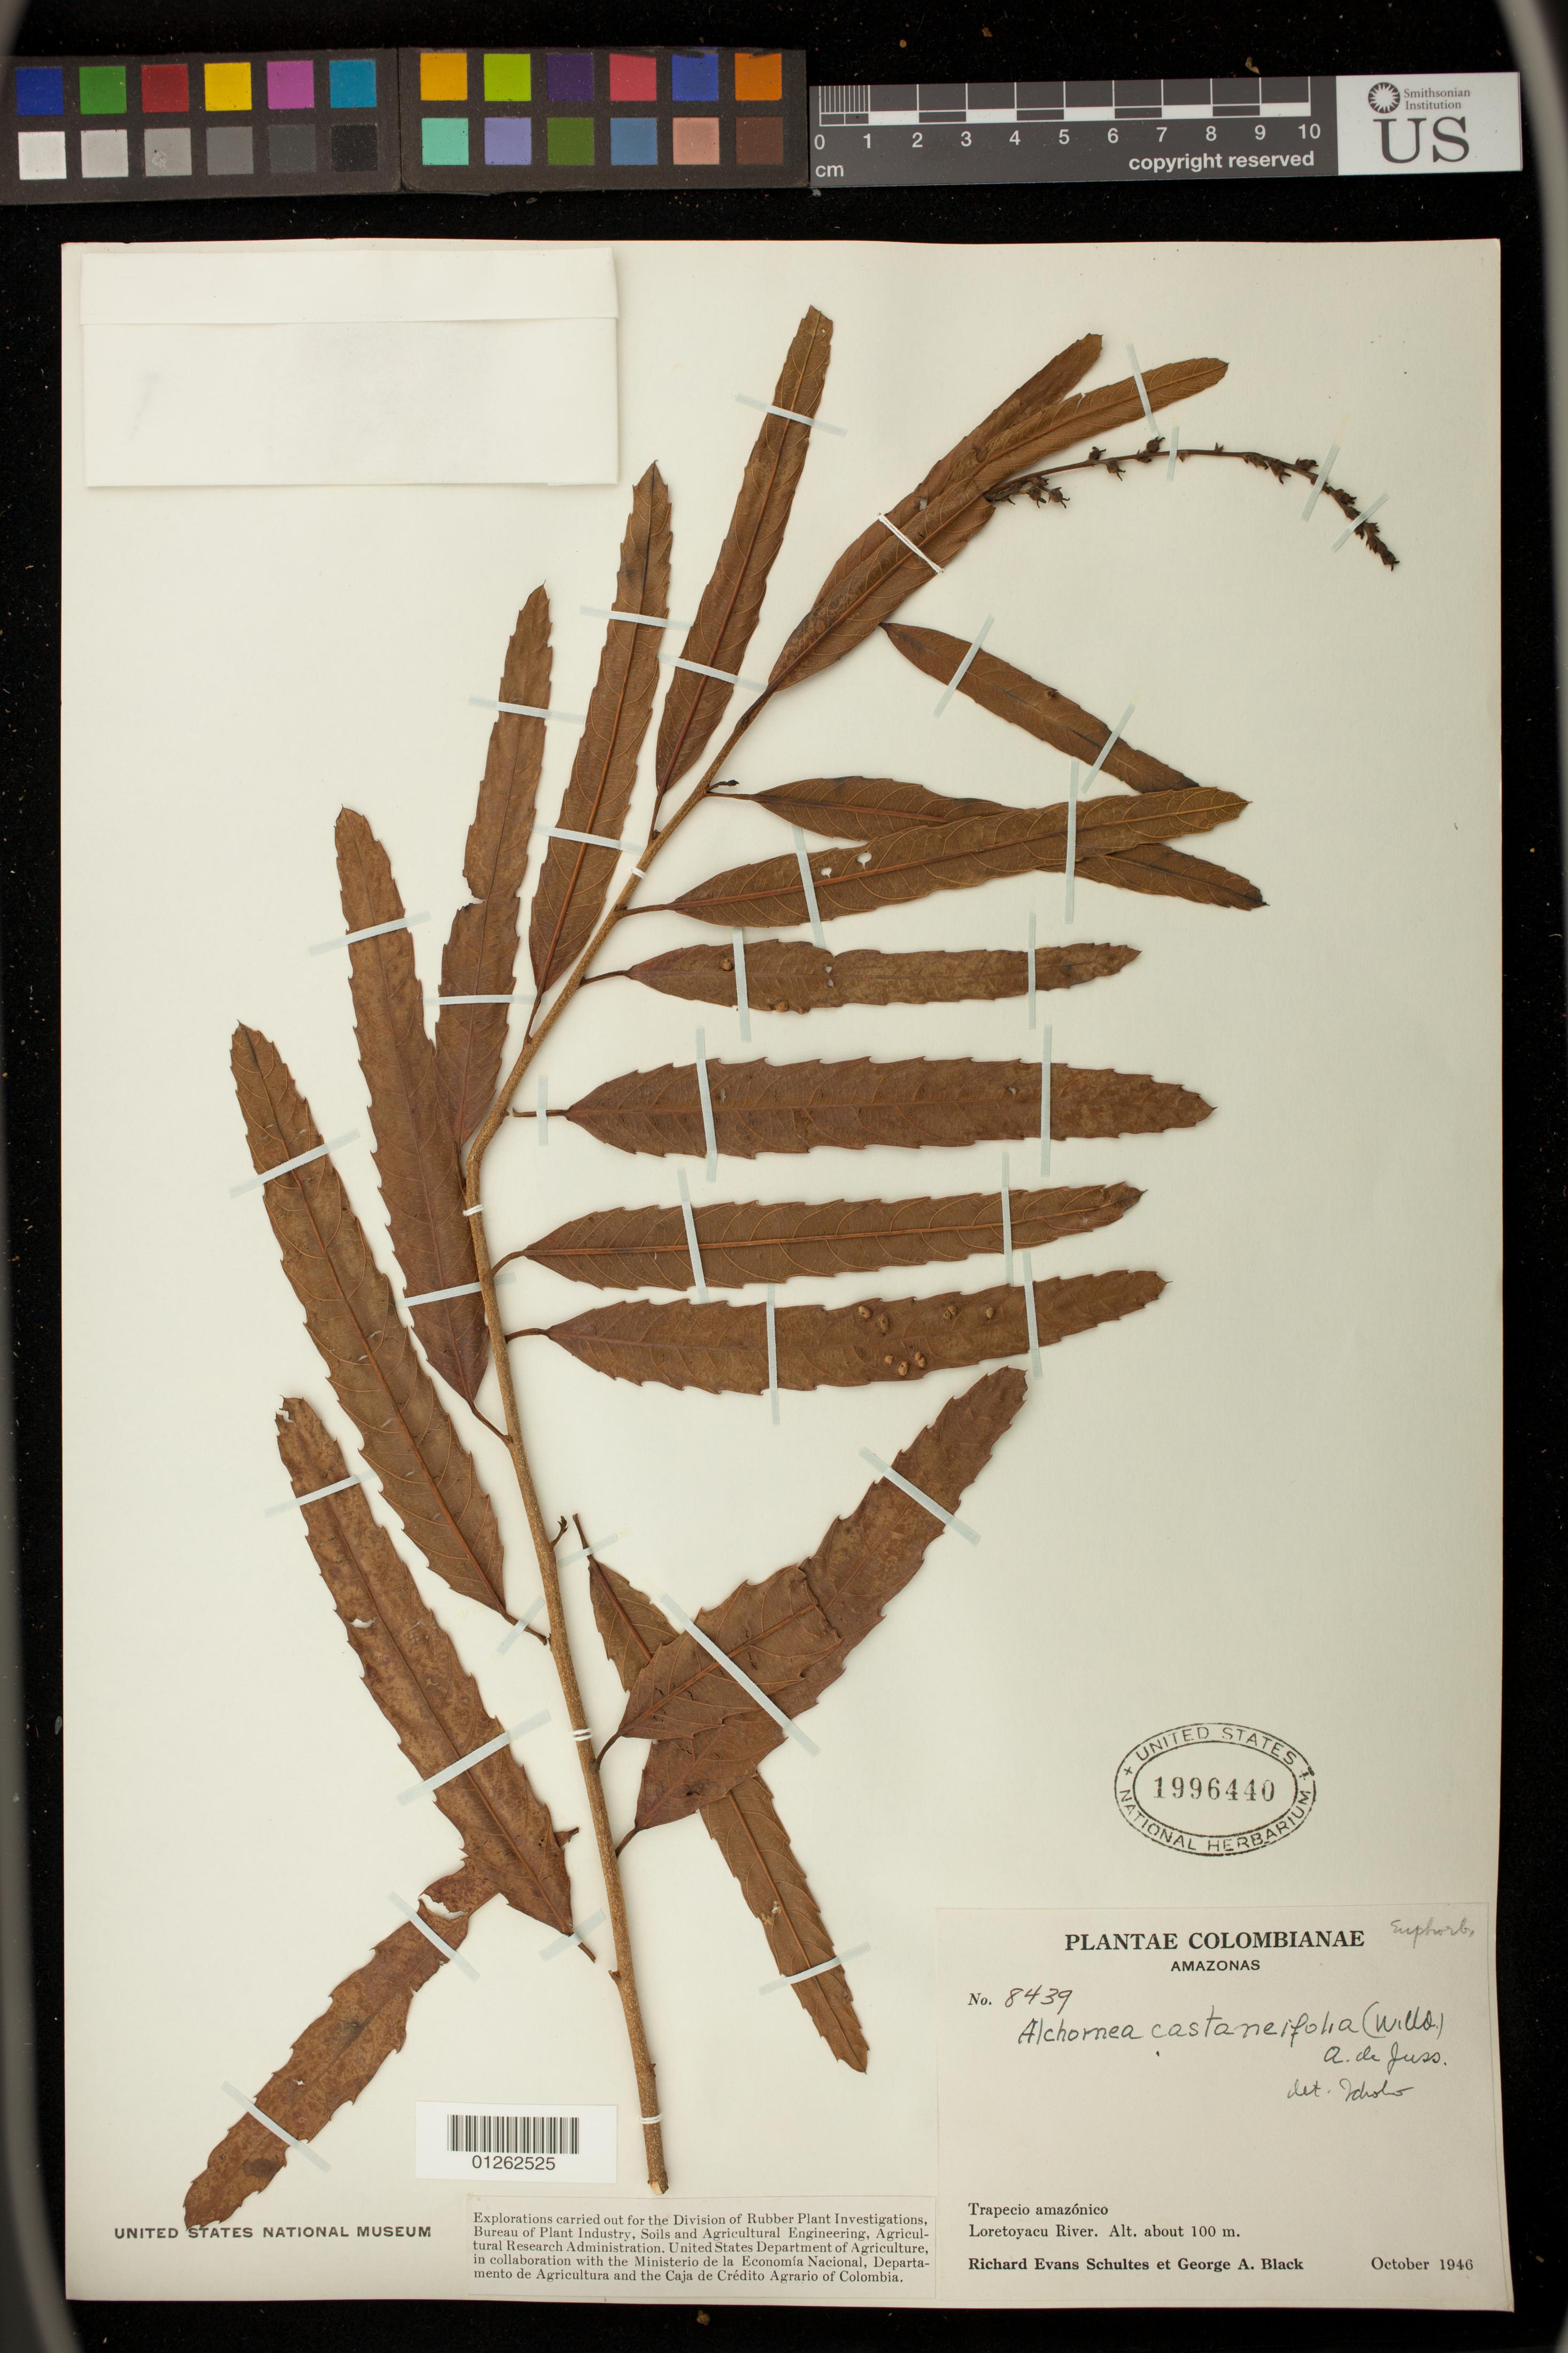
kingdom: Plantae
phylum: Tracheophyta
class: Magnoliopsida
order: Malpighiales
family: Euphorbiaceae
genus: Alchornea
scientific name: Alchornea castaneifolia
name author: (Willd.) A. Juss.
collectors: R. E. Schultes & G. A. Black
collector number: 8439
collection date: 1946-10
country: Colombia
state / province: Amazônas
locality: Loretoyacu River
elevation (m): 100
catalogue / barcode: US 1996440